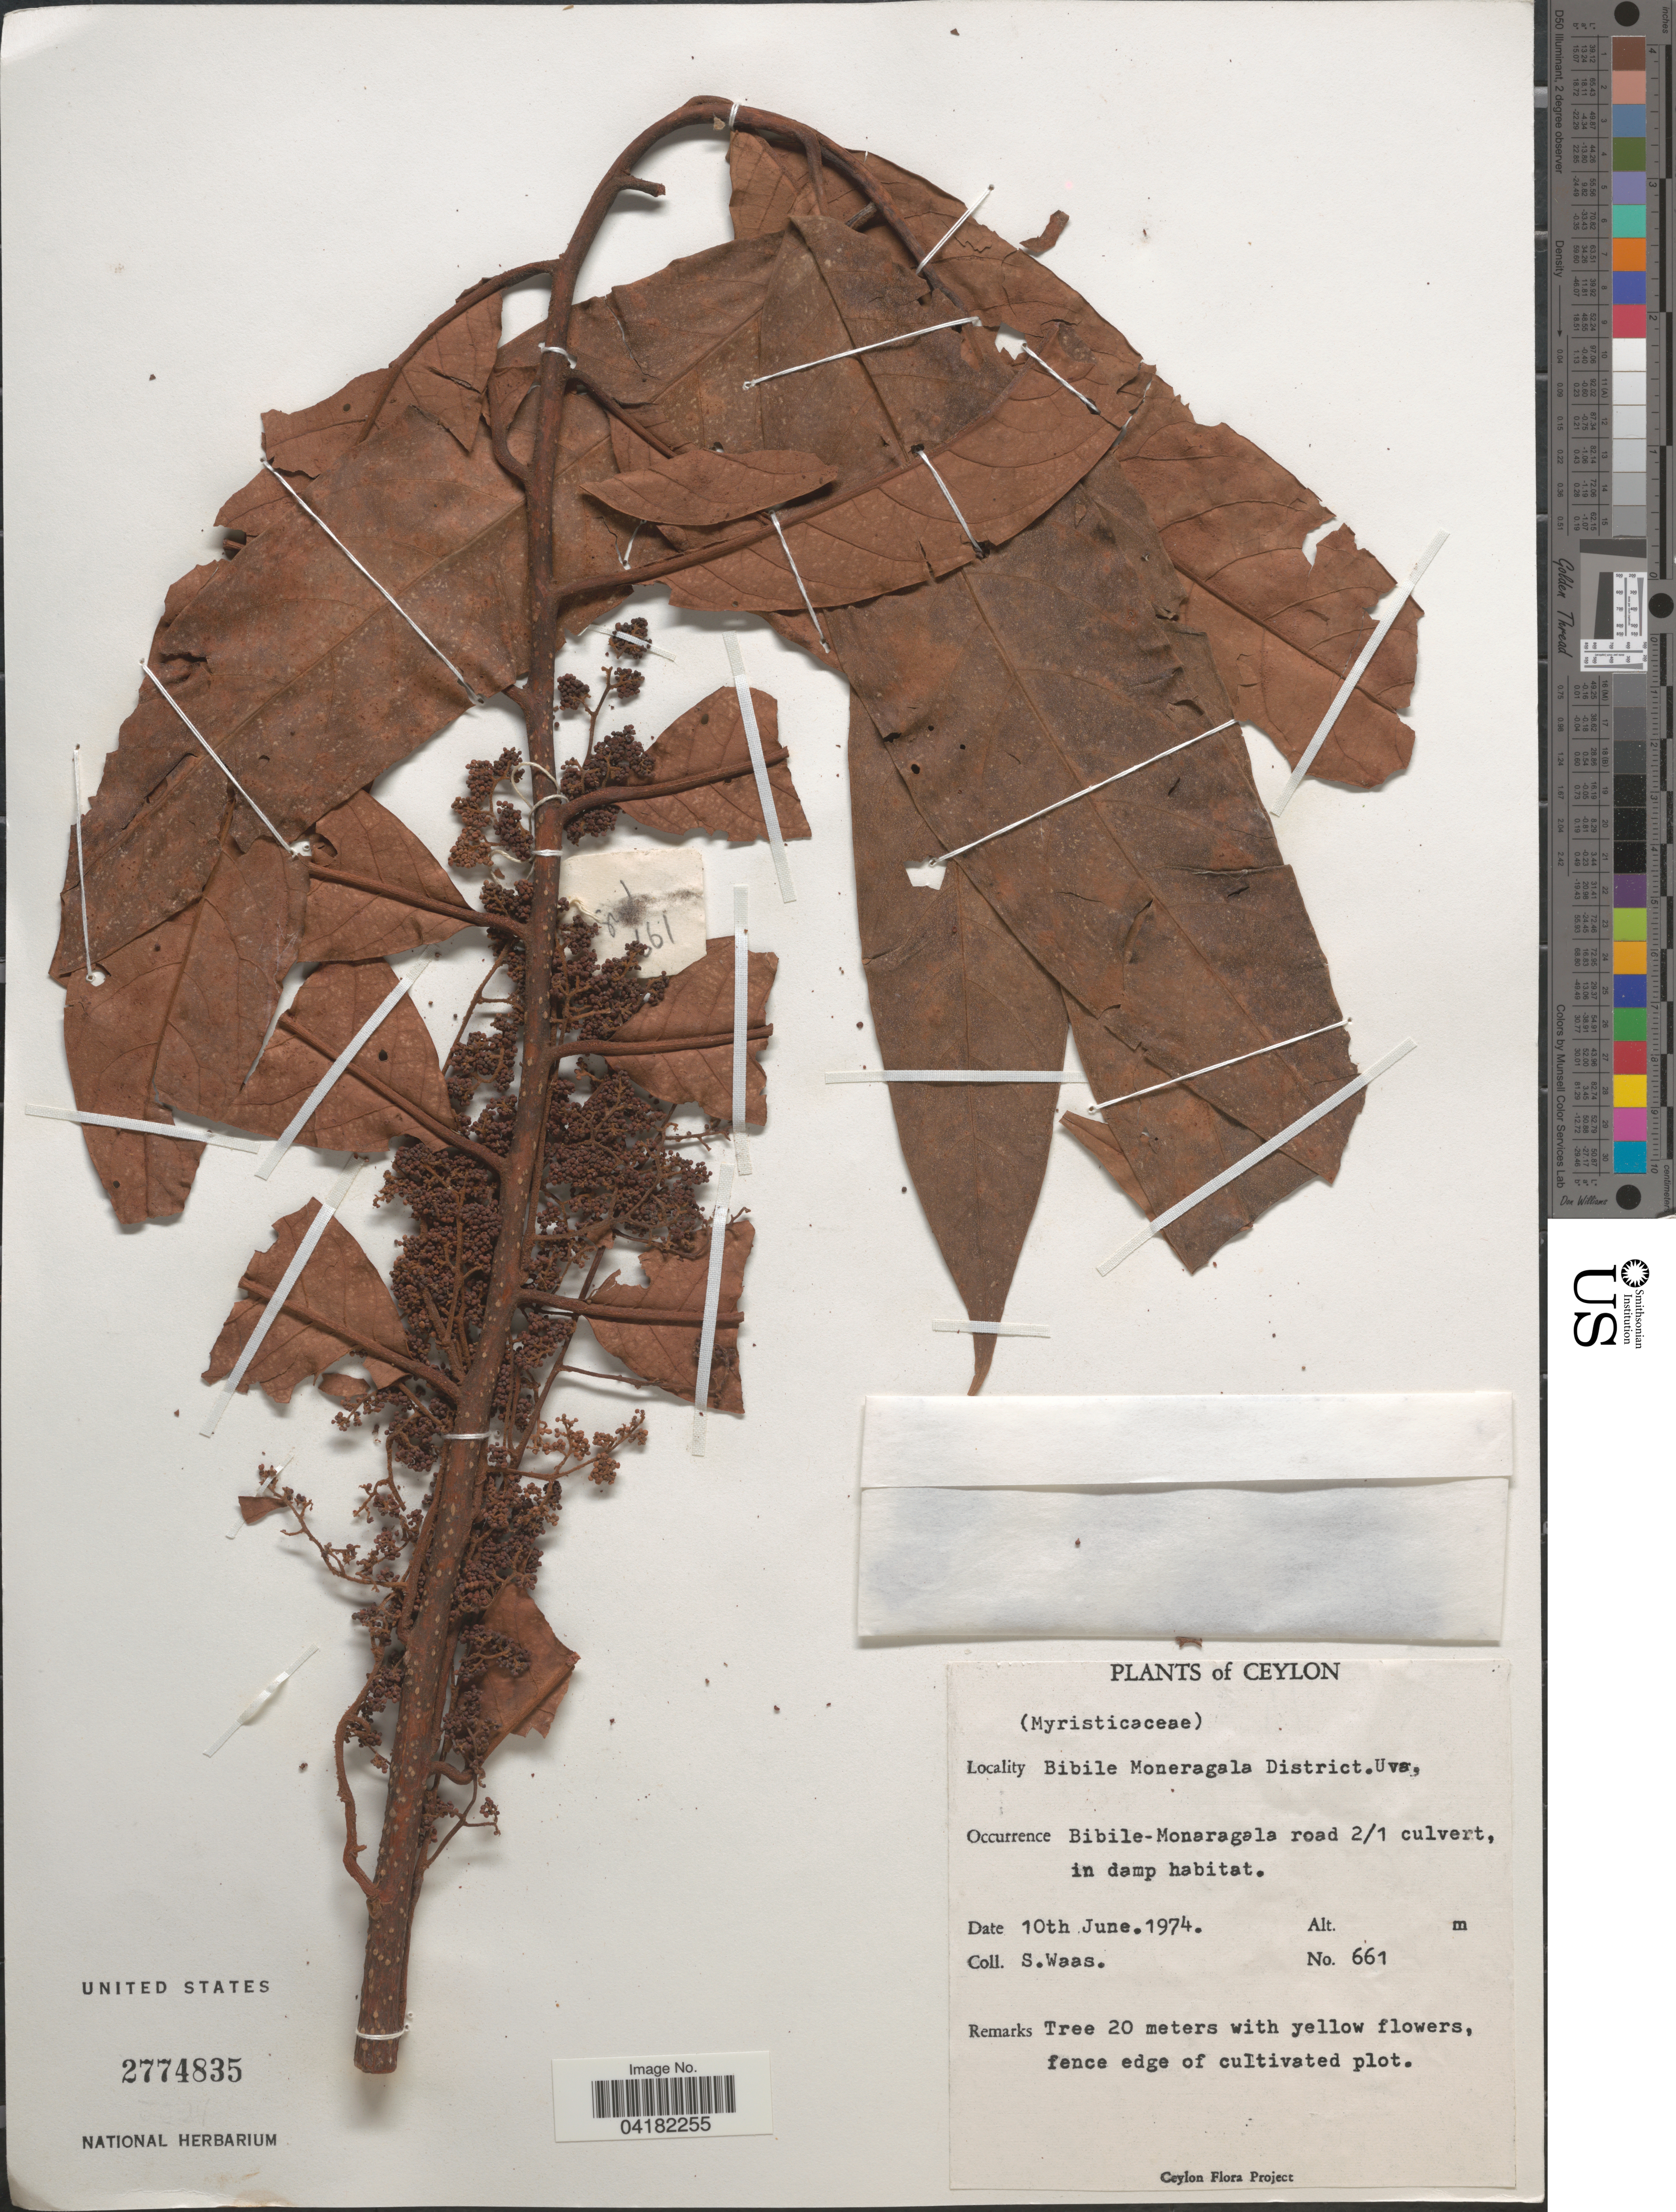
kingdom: Plantae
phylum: Tracheophyta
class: Magnoliopsida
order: Magnoliales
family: Myristicaceae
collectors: S. Waas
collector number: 661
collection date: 1974-06-10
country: Sri Lanka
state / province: Uva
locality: Bibile Monaragala District. Ceylon. Bibile-Monaragala road 2/1 culvert.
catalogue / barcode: US 2774835